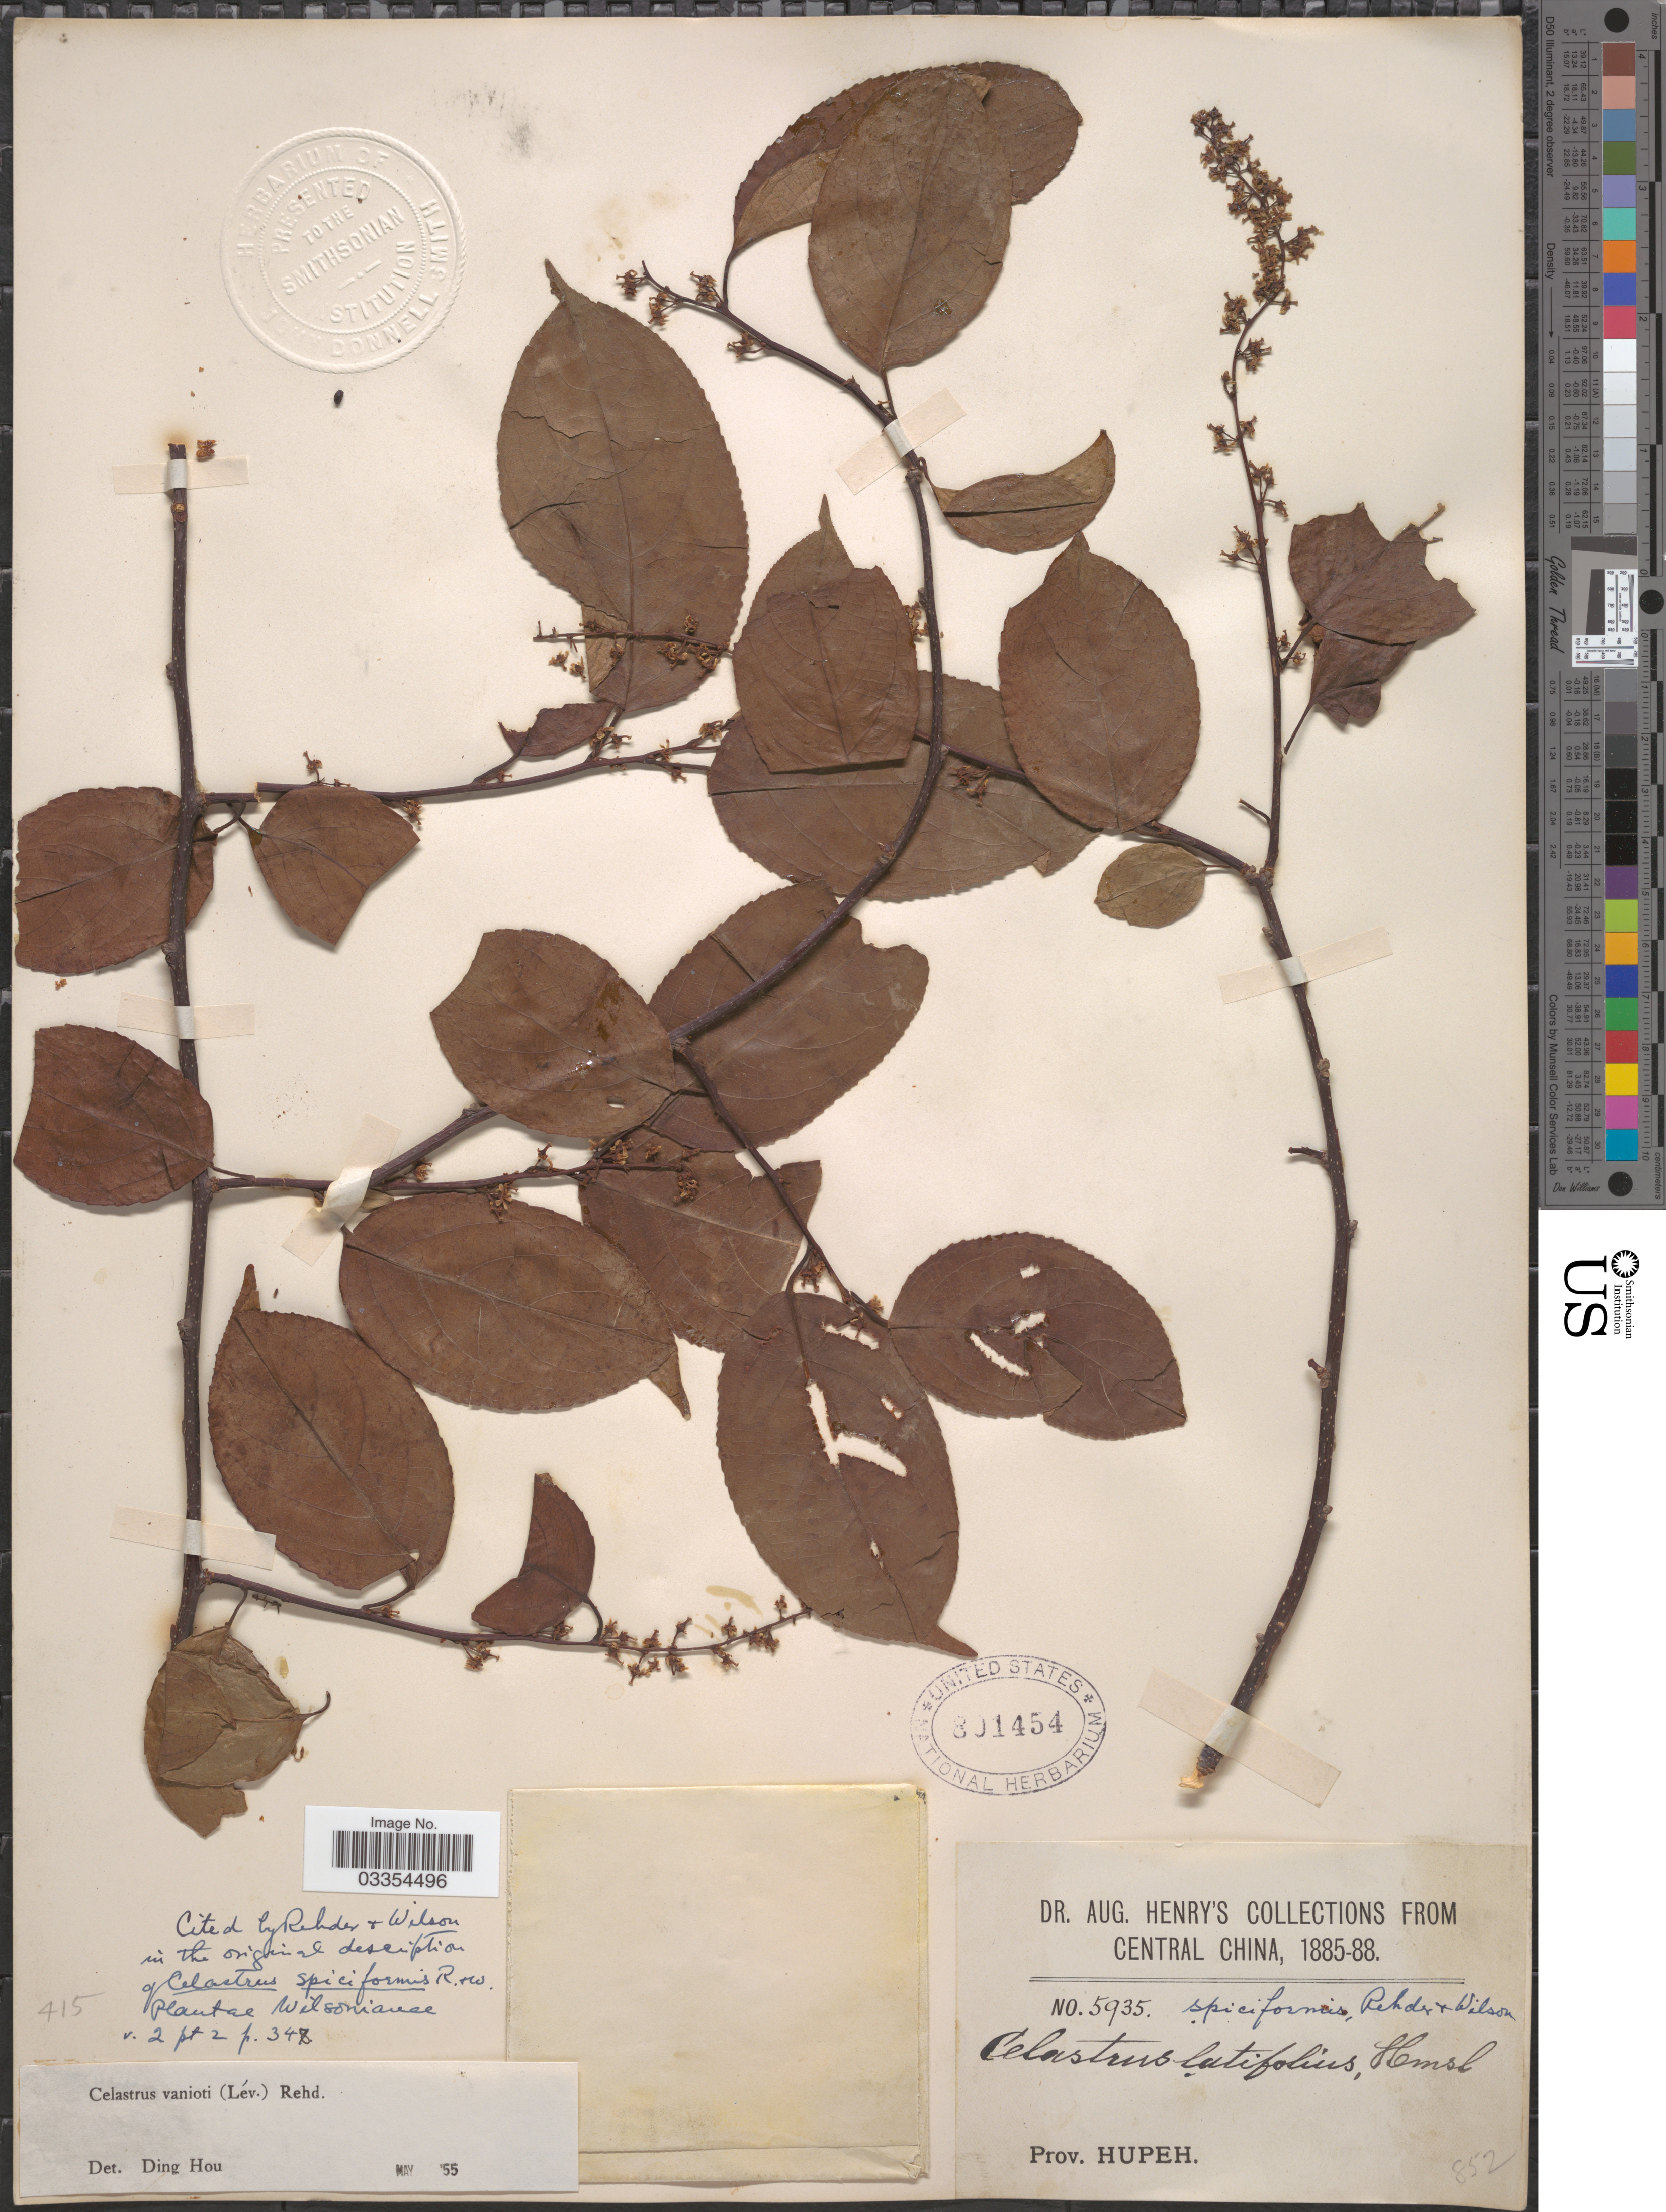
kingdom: Plantae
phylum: Tracheophyta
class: Magnoliopsida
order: Celastrales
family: Celastraceae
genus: Celastrus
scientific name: Celastrus vaniotii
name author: (H. Lév.) Rehder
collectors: A. Henry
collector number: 5935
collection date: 1885/1888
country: China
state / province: Hubei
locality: Central China, Prov. Hupeh.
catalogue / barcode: US 801454